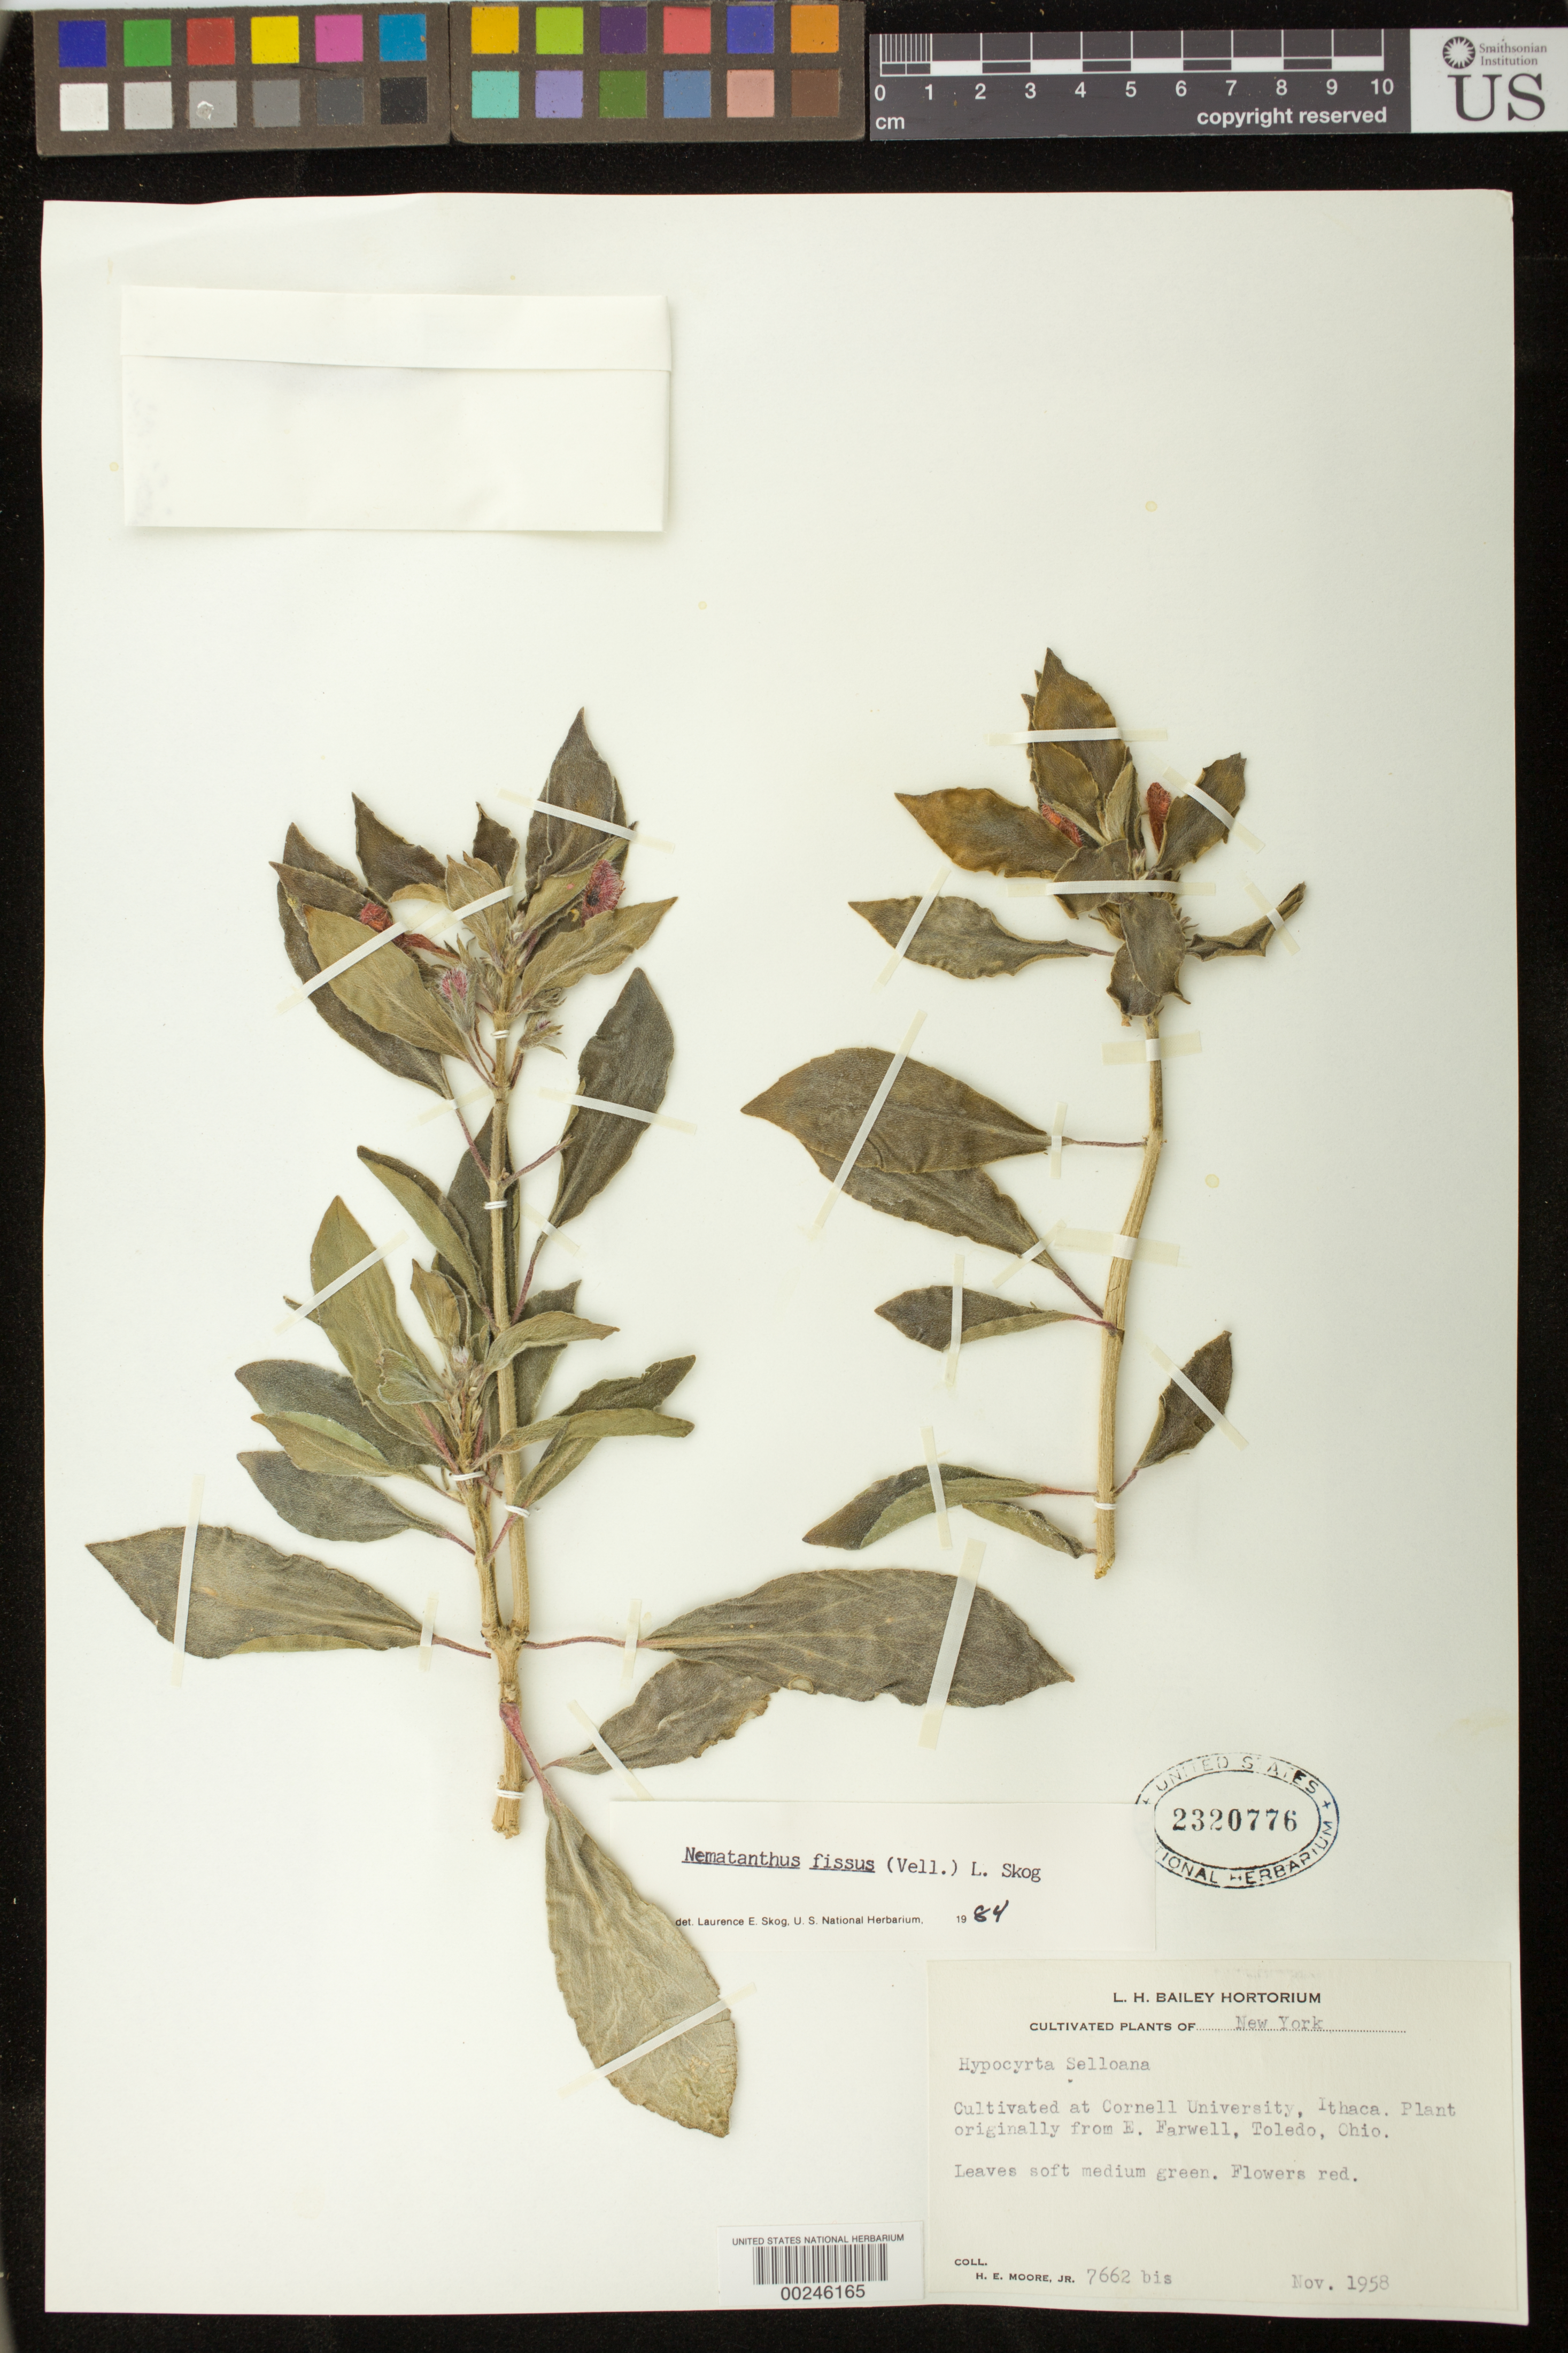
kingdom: Plantae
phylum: Tracheophyta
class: Magnoliopsida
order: Lamiales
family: Gesneriaceae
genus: Nematanthus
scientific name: Nematanthus fissus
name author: (Vell.) L.E. Skog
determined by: Skog, Laurence E.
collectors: H. E. Moore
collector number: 7662 bis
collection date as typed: Nov 1958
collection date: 1958-11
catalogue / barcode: US 2320776